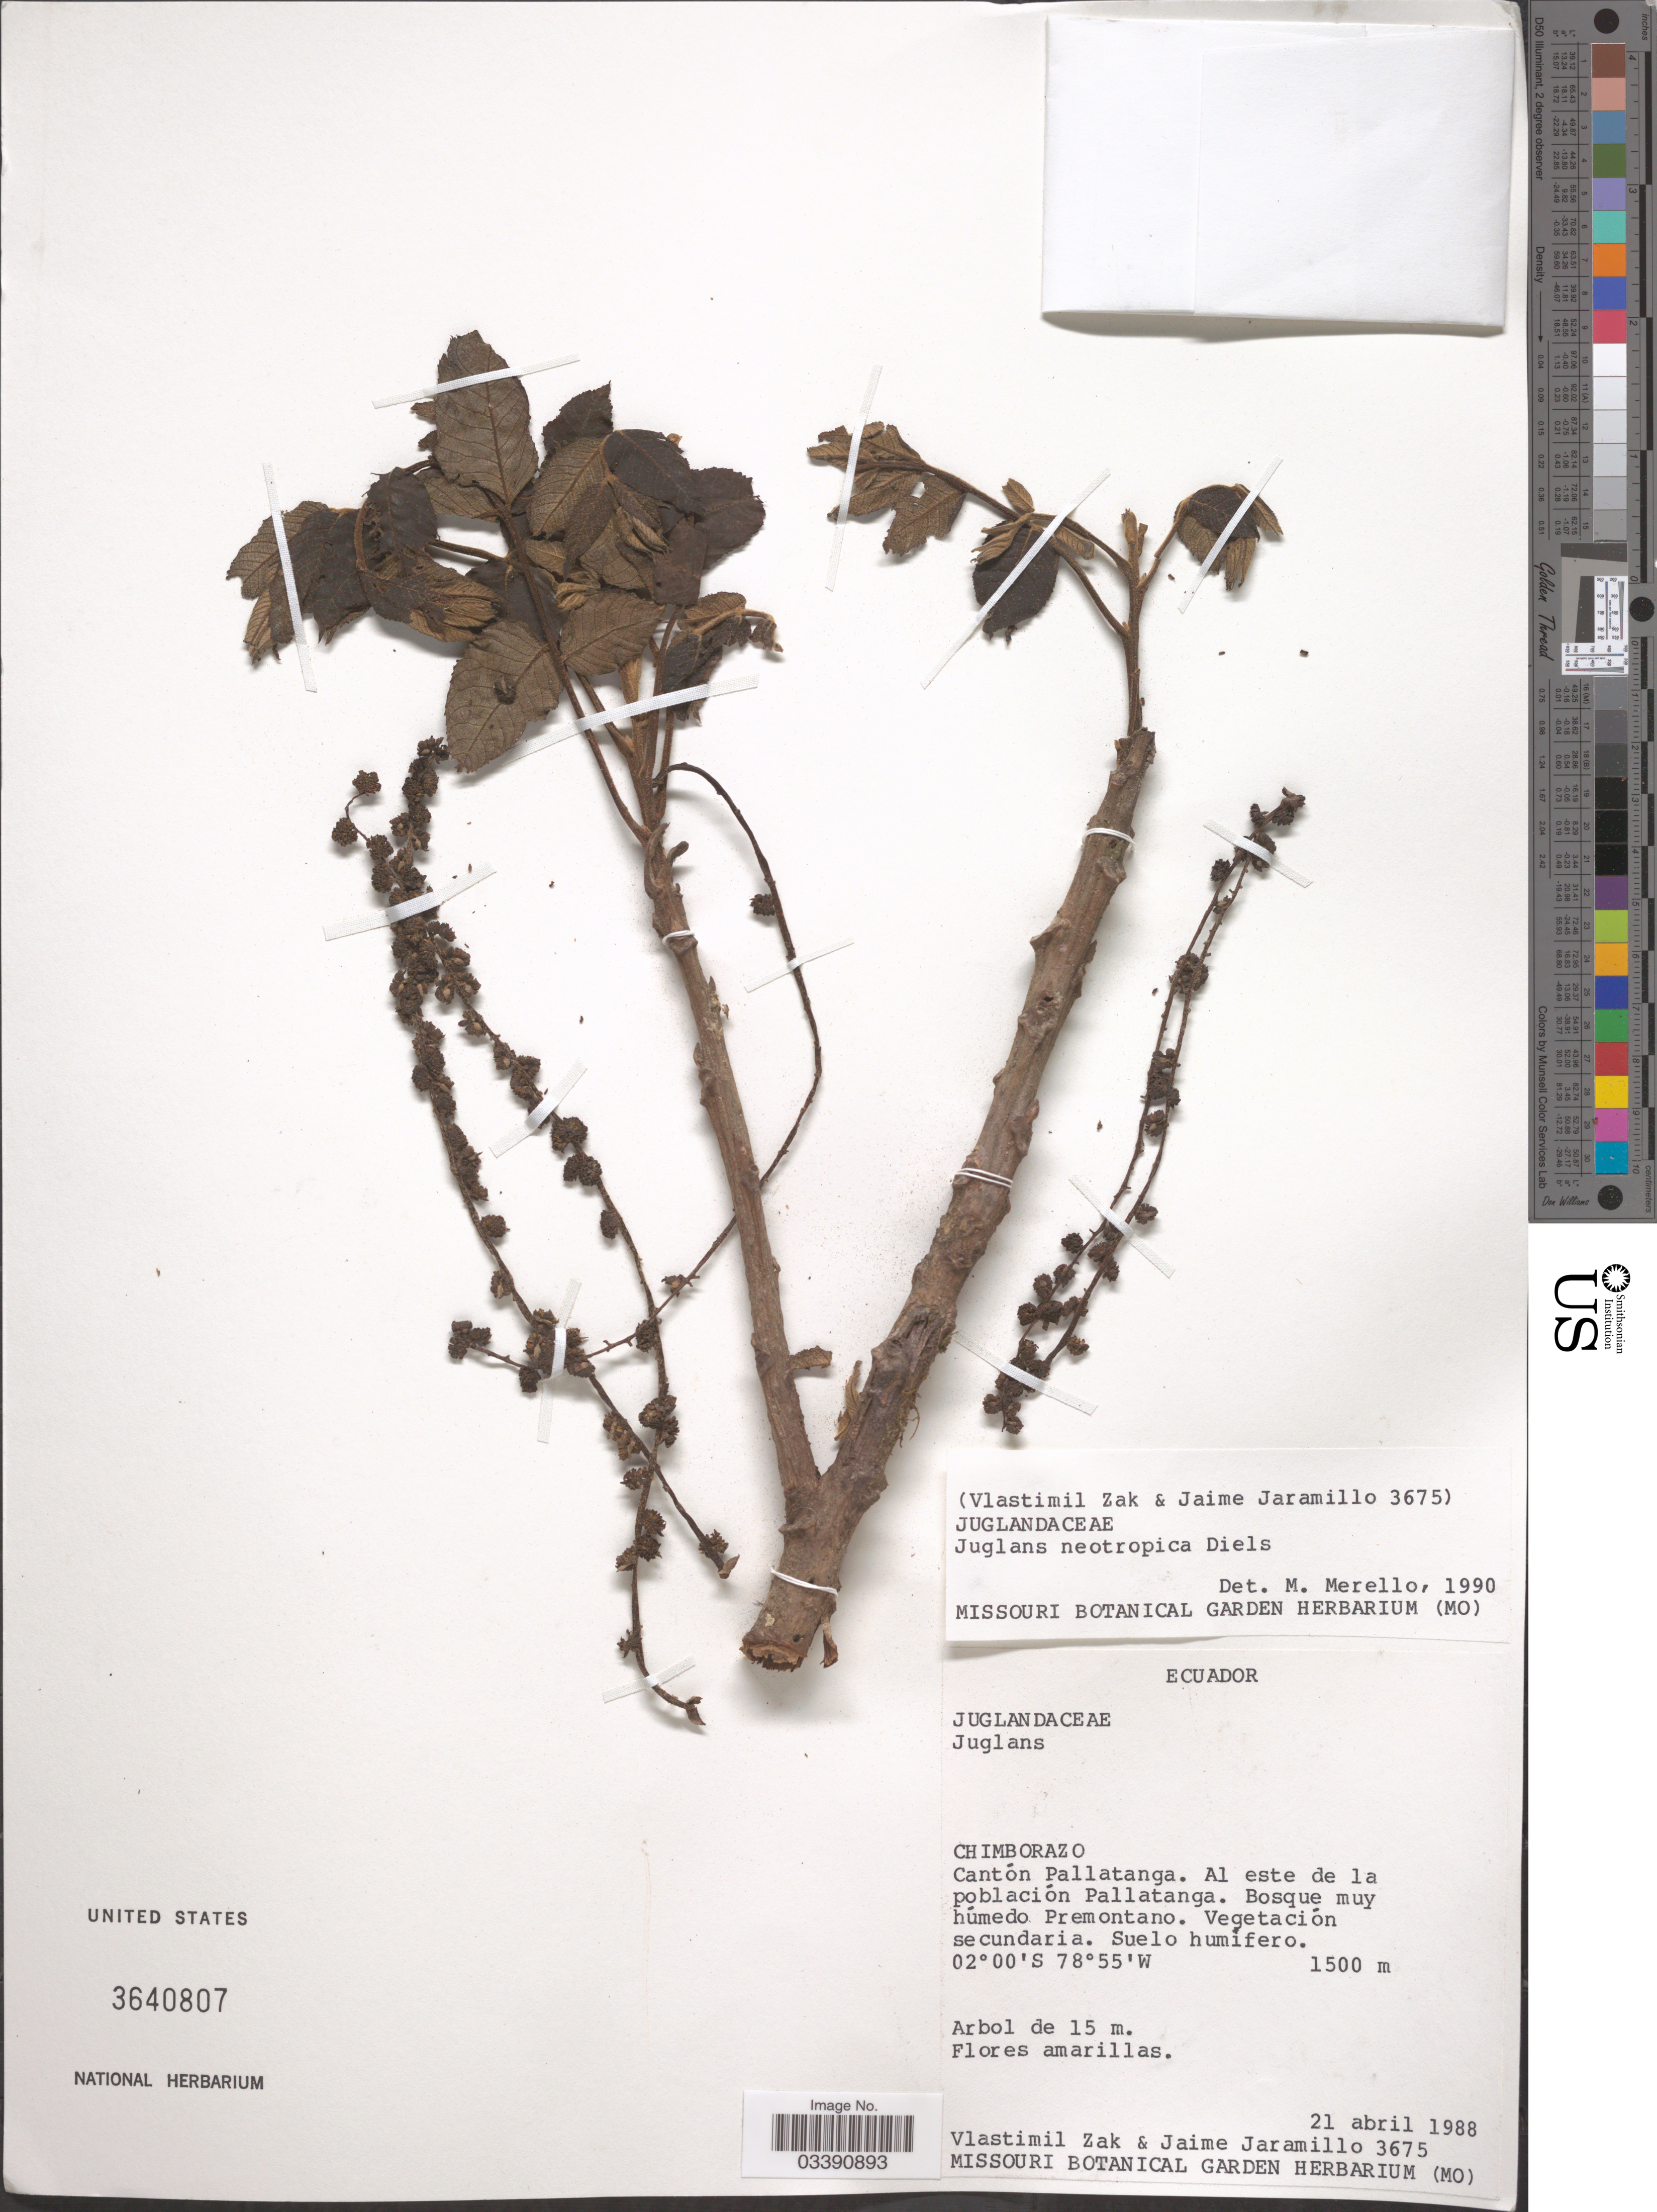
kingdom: Plantae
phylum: Tracheophyta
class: Magnoliopsida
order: Fagales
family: Juglandaceae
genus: Juglans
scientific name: Juglans neotropica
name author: Diels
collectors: V. Zak & J. Jaramillo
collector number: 3675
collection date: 1988-04-21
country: Ecuador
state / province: Chimborazo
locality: Cantón Pallatanga. Al este de la población Pallatanga.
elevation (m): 1500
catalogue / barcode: US 3640807